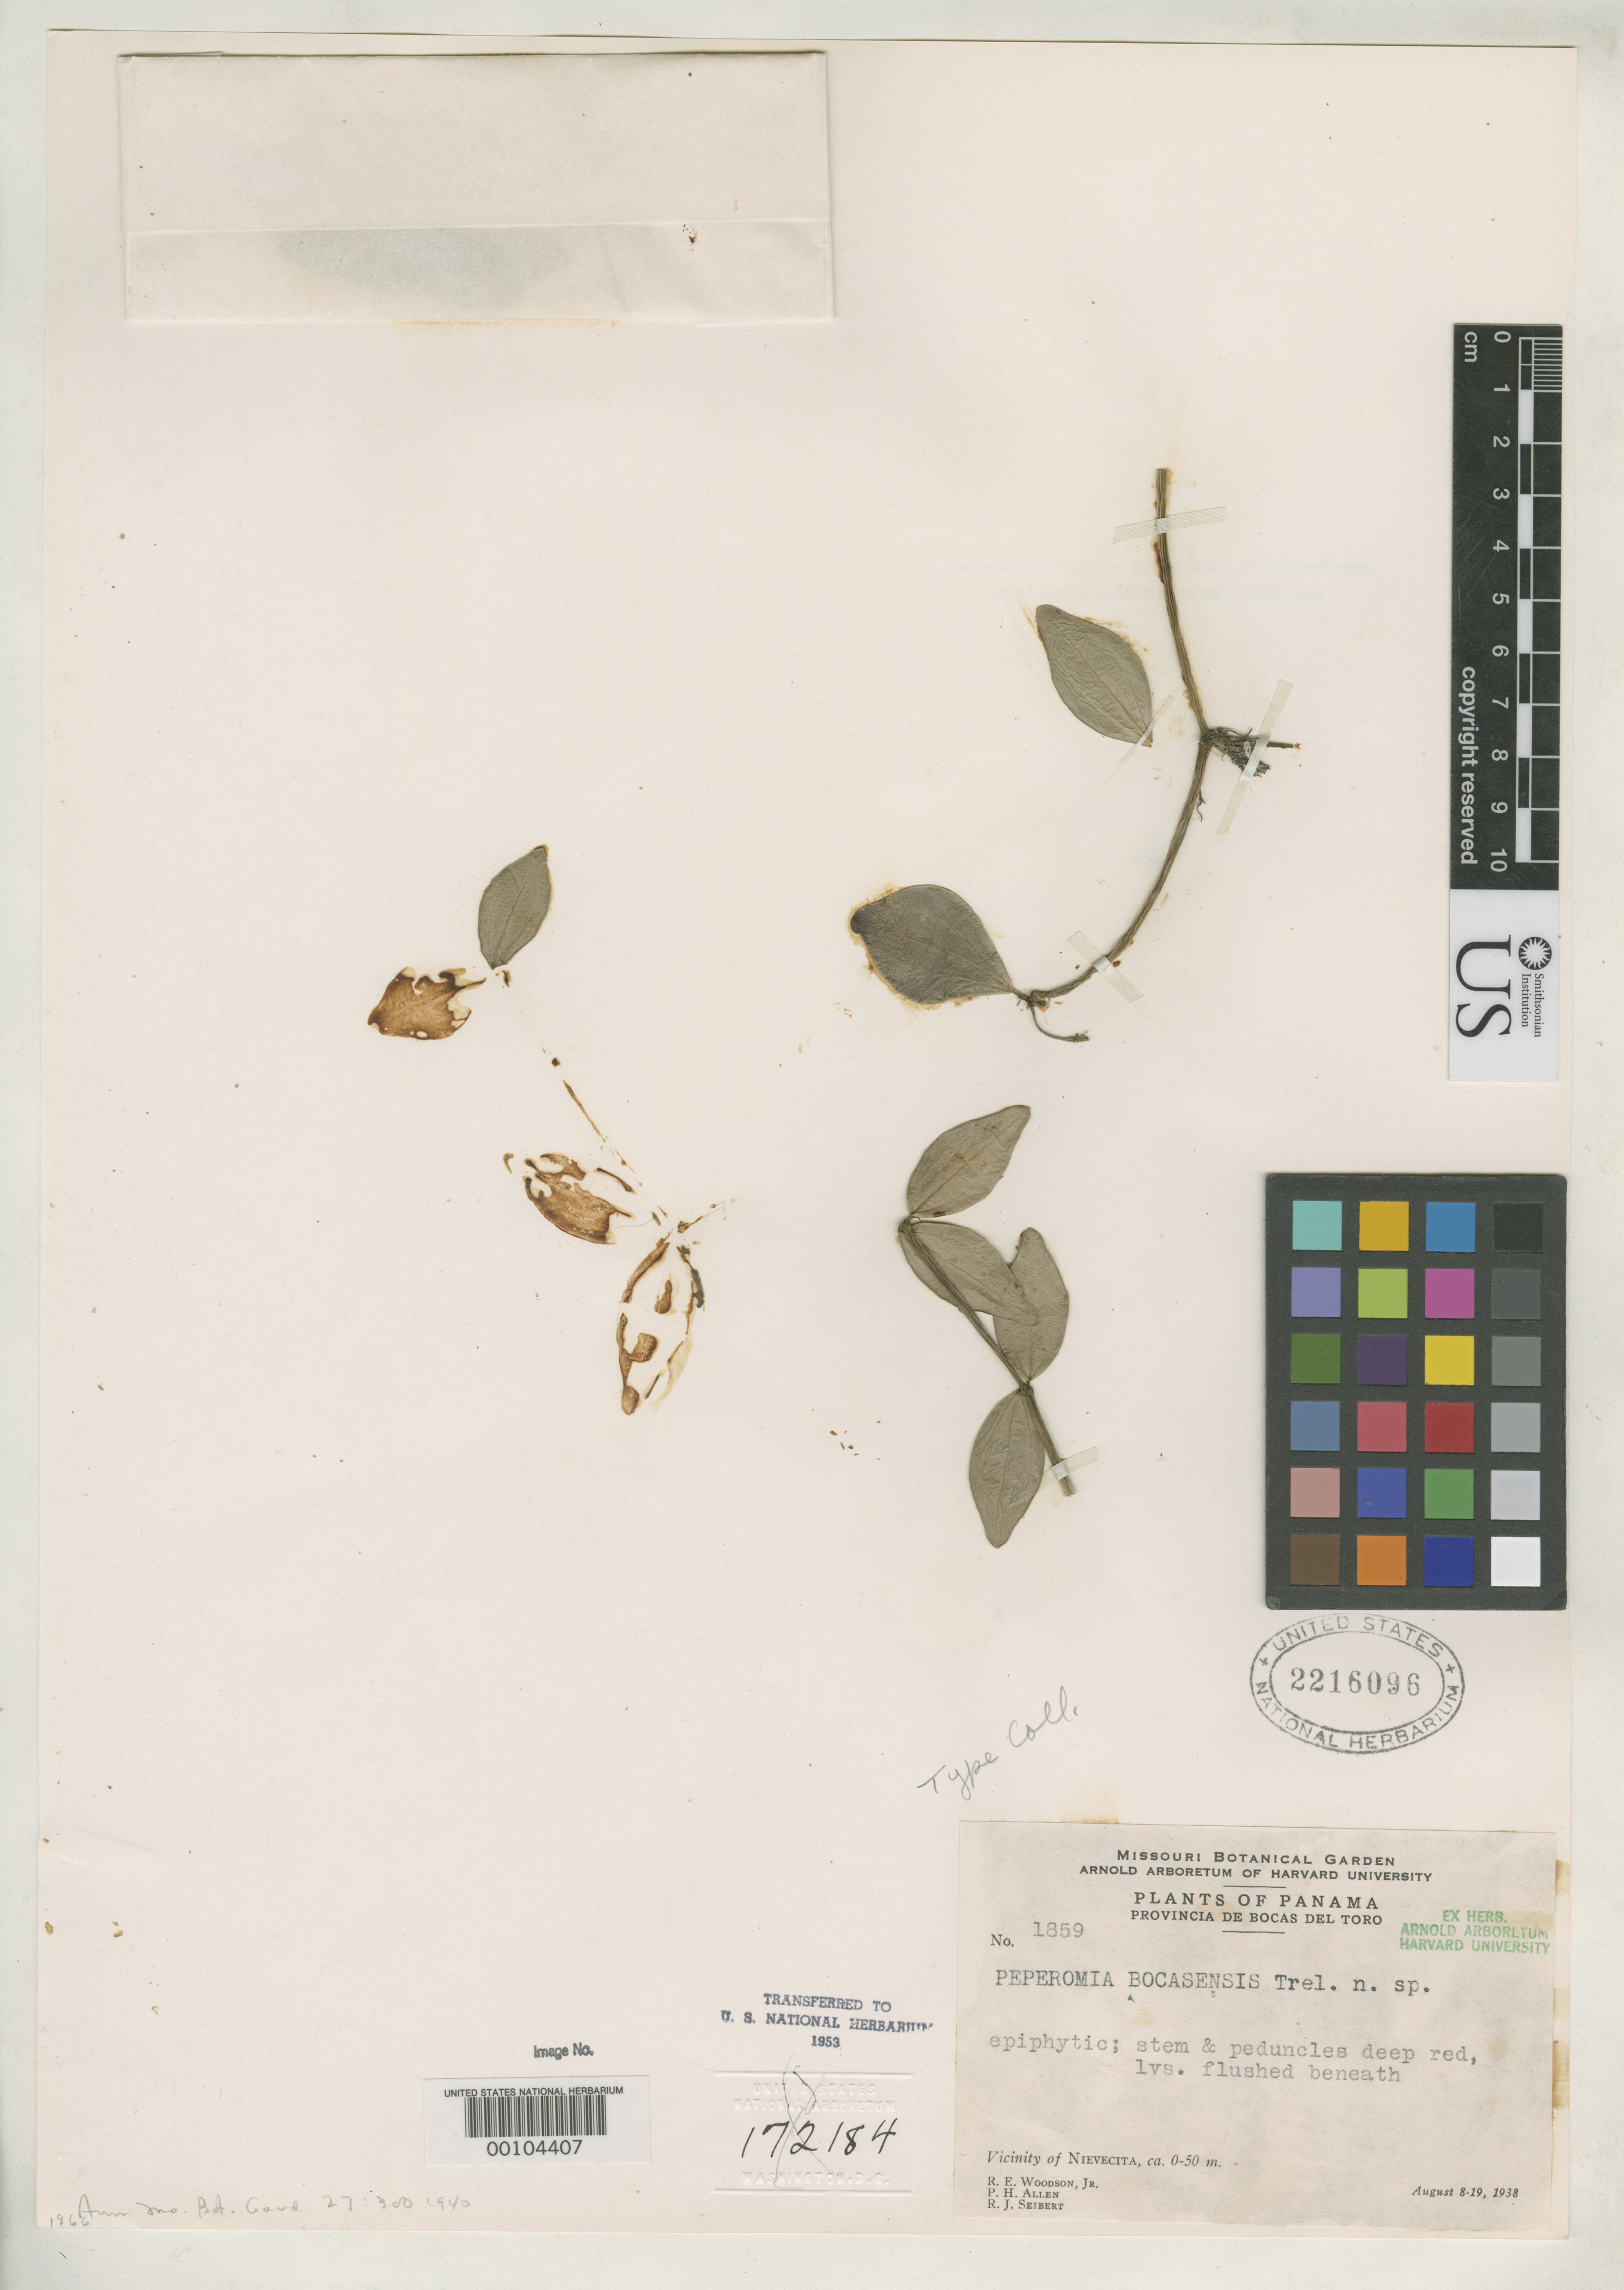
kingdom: Plantae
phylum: Tracheophyta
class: Magnoliopsida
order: Piperales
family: Piperaceae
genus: Peperomia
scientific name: Peperomia bocasensis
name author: Trel. in Woodson & Schery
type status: Isotype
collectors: R. E. Woodson, P. H. Allen & R. J. Seibert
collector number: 1859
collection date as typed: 08 Aug 1938 to 19 Aug 1938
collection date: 1938-08-08/1938-08-19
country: Panama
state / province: Bocas del Toro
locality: Vicinity of Nievecita.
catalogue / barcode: US 2216096